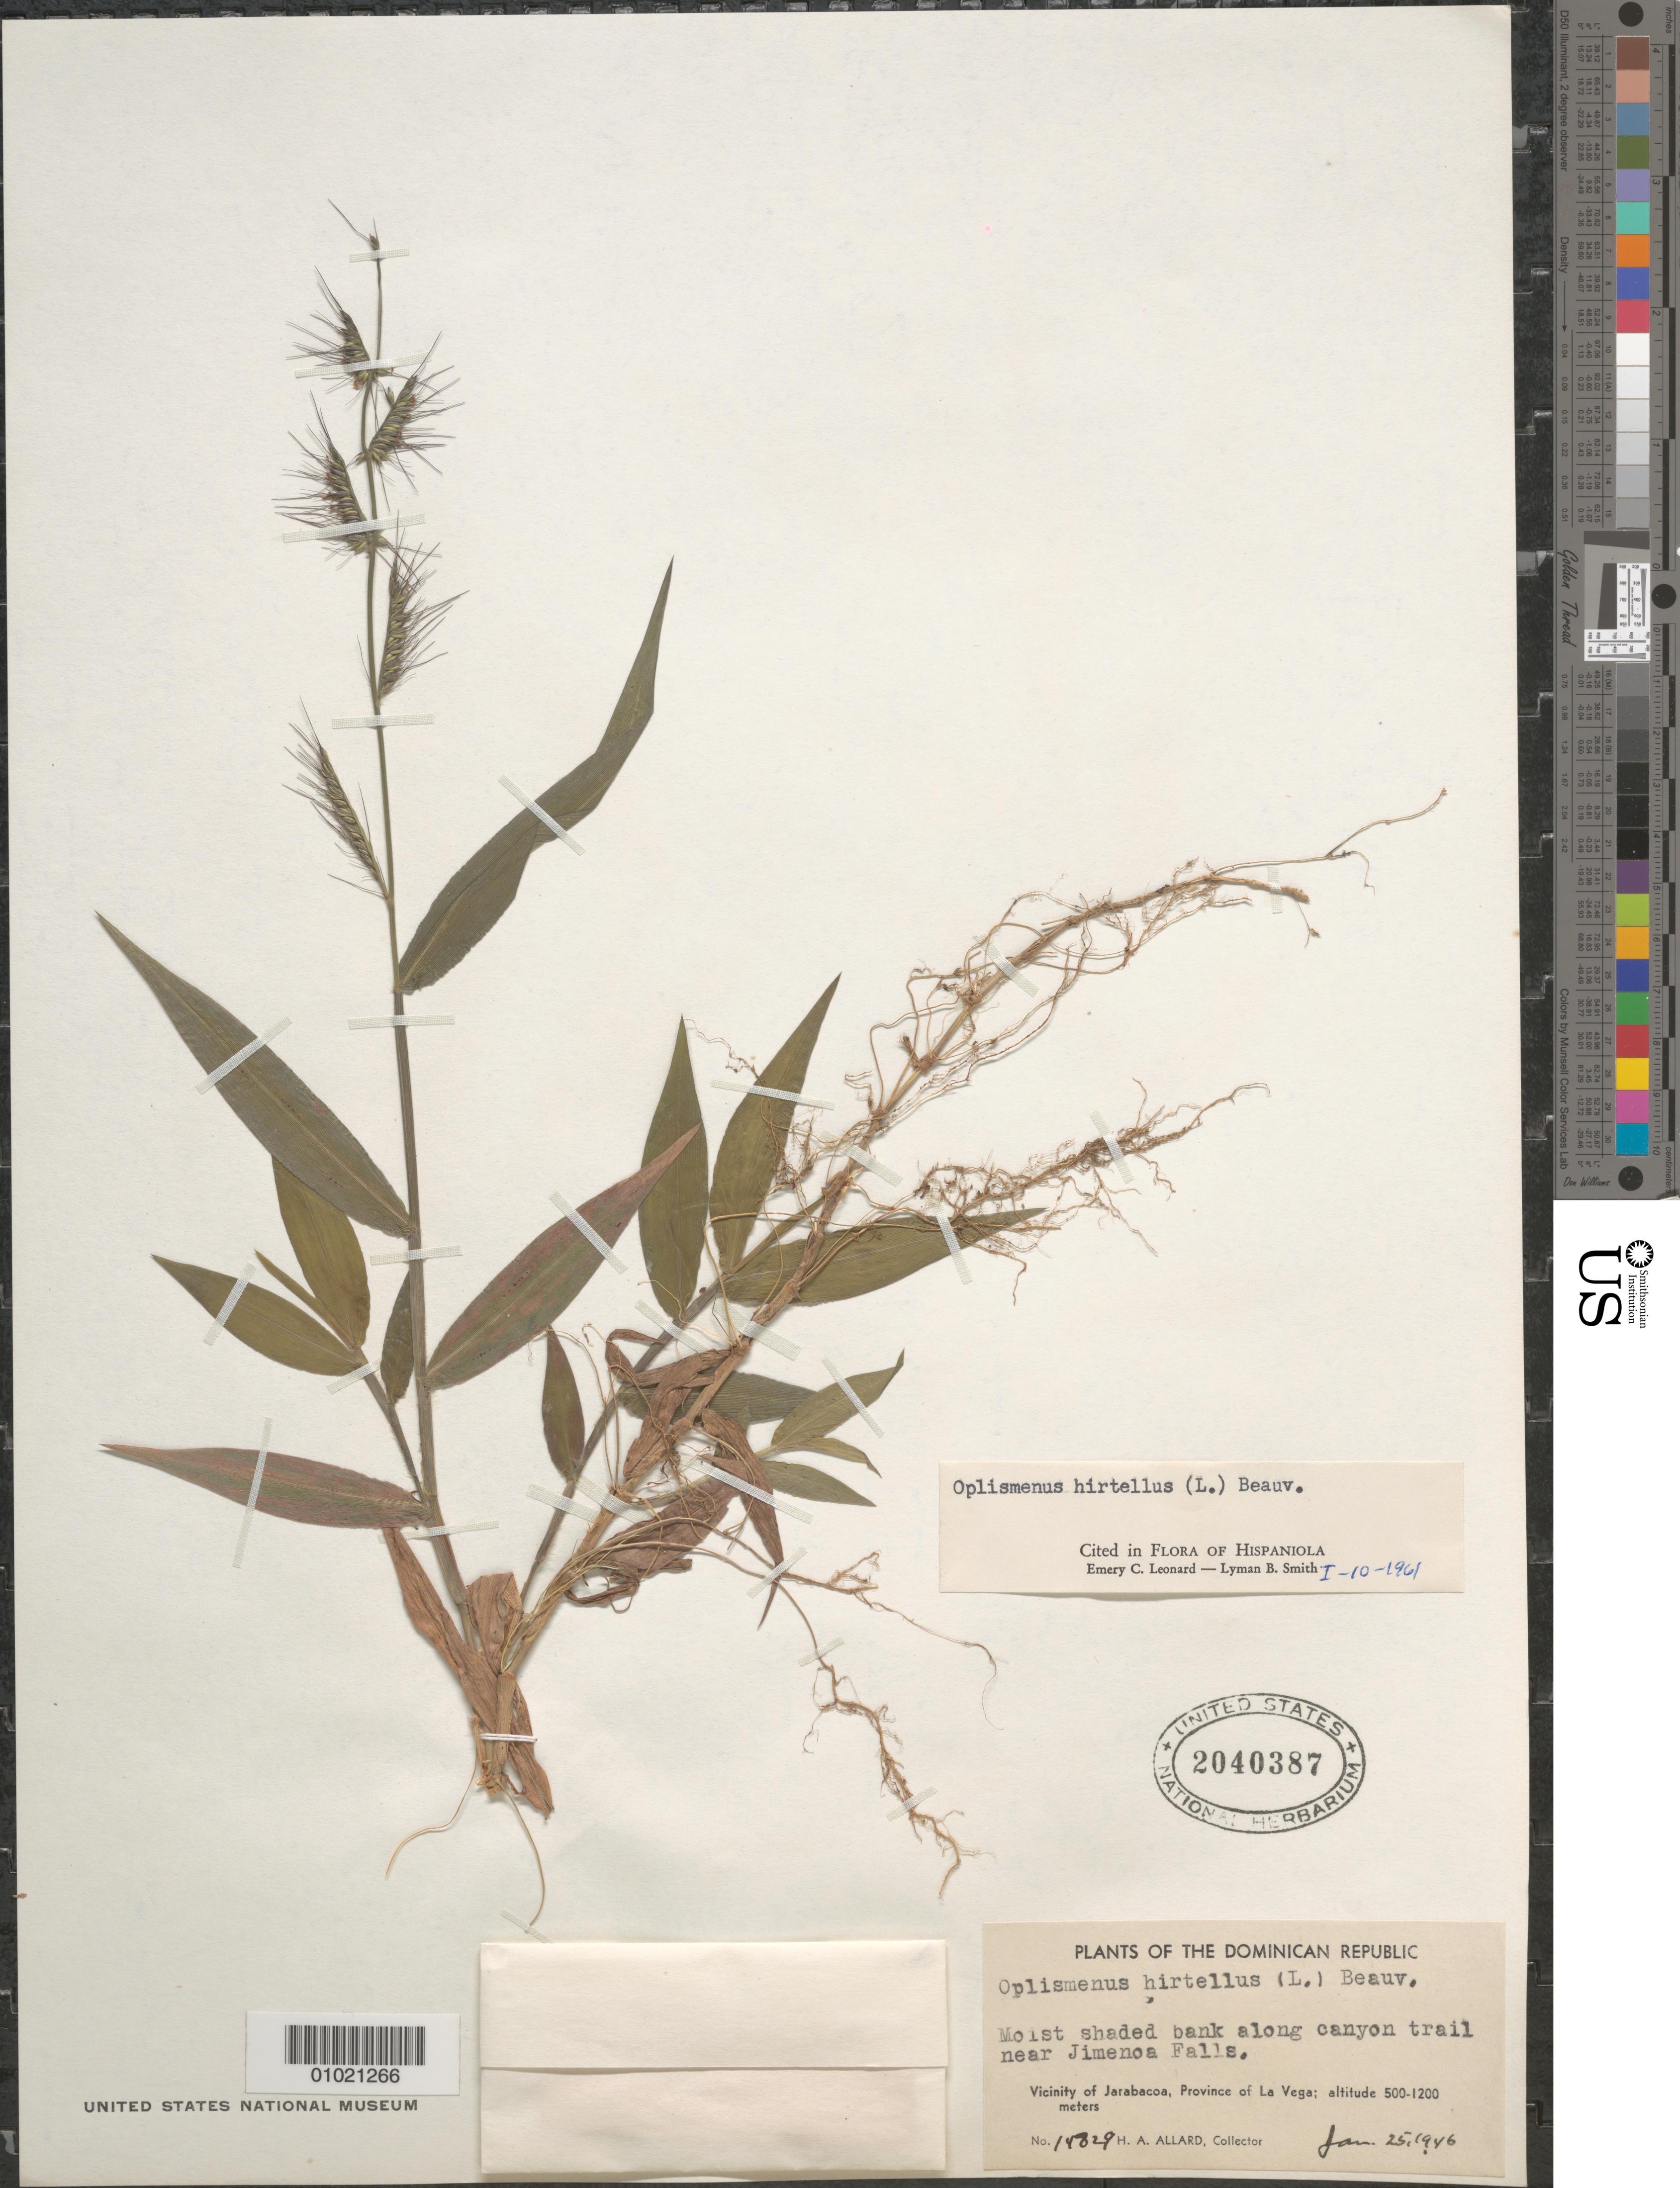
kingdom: Plantae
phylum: Tracheophyta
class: Liliopsida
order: Poales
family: Poaceae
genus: Oplismenus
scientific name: Oplismenus hirtellus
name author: (L.) P. Beauv.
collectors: H. A. Allard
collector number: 14829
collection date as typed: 25 Jan 1946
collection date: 1946-01-25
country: Dominican Republic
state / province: La Vega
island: Hispaniola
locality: Moist shaded bank along canyon trail near Jimenoa Falls, Vicinity of Jarabacoa.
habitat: moist shaded bank along canyon trail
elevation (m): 500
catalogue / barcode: US 2040387